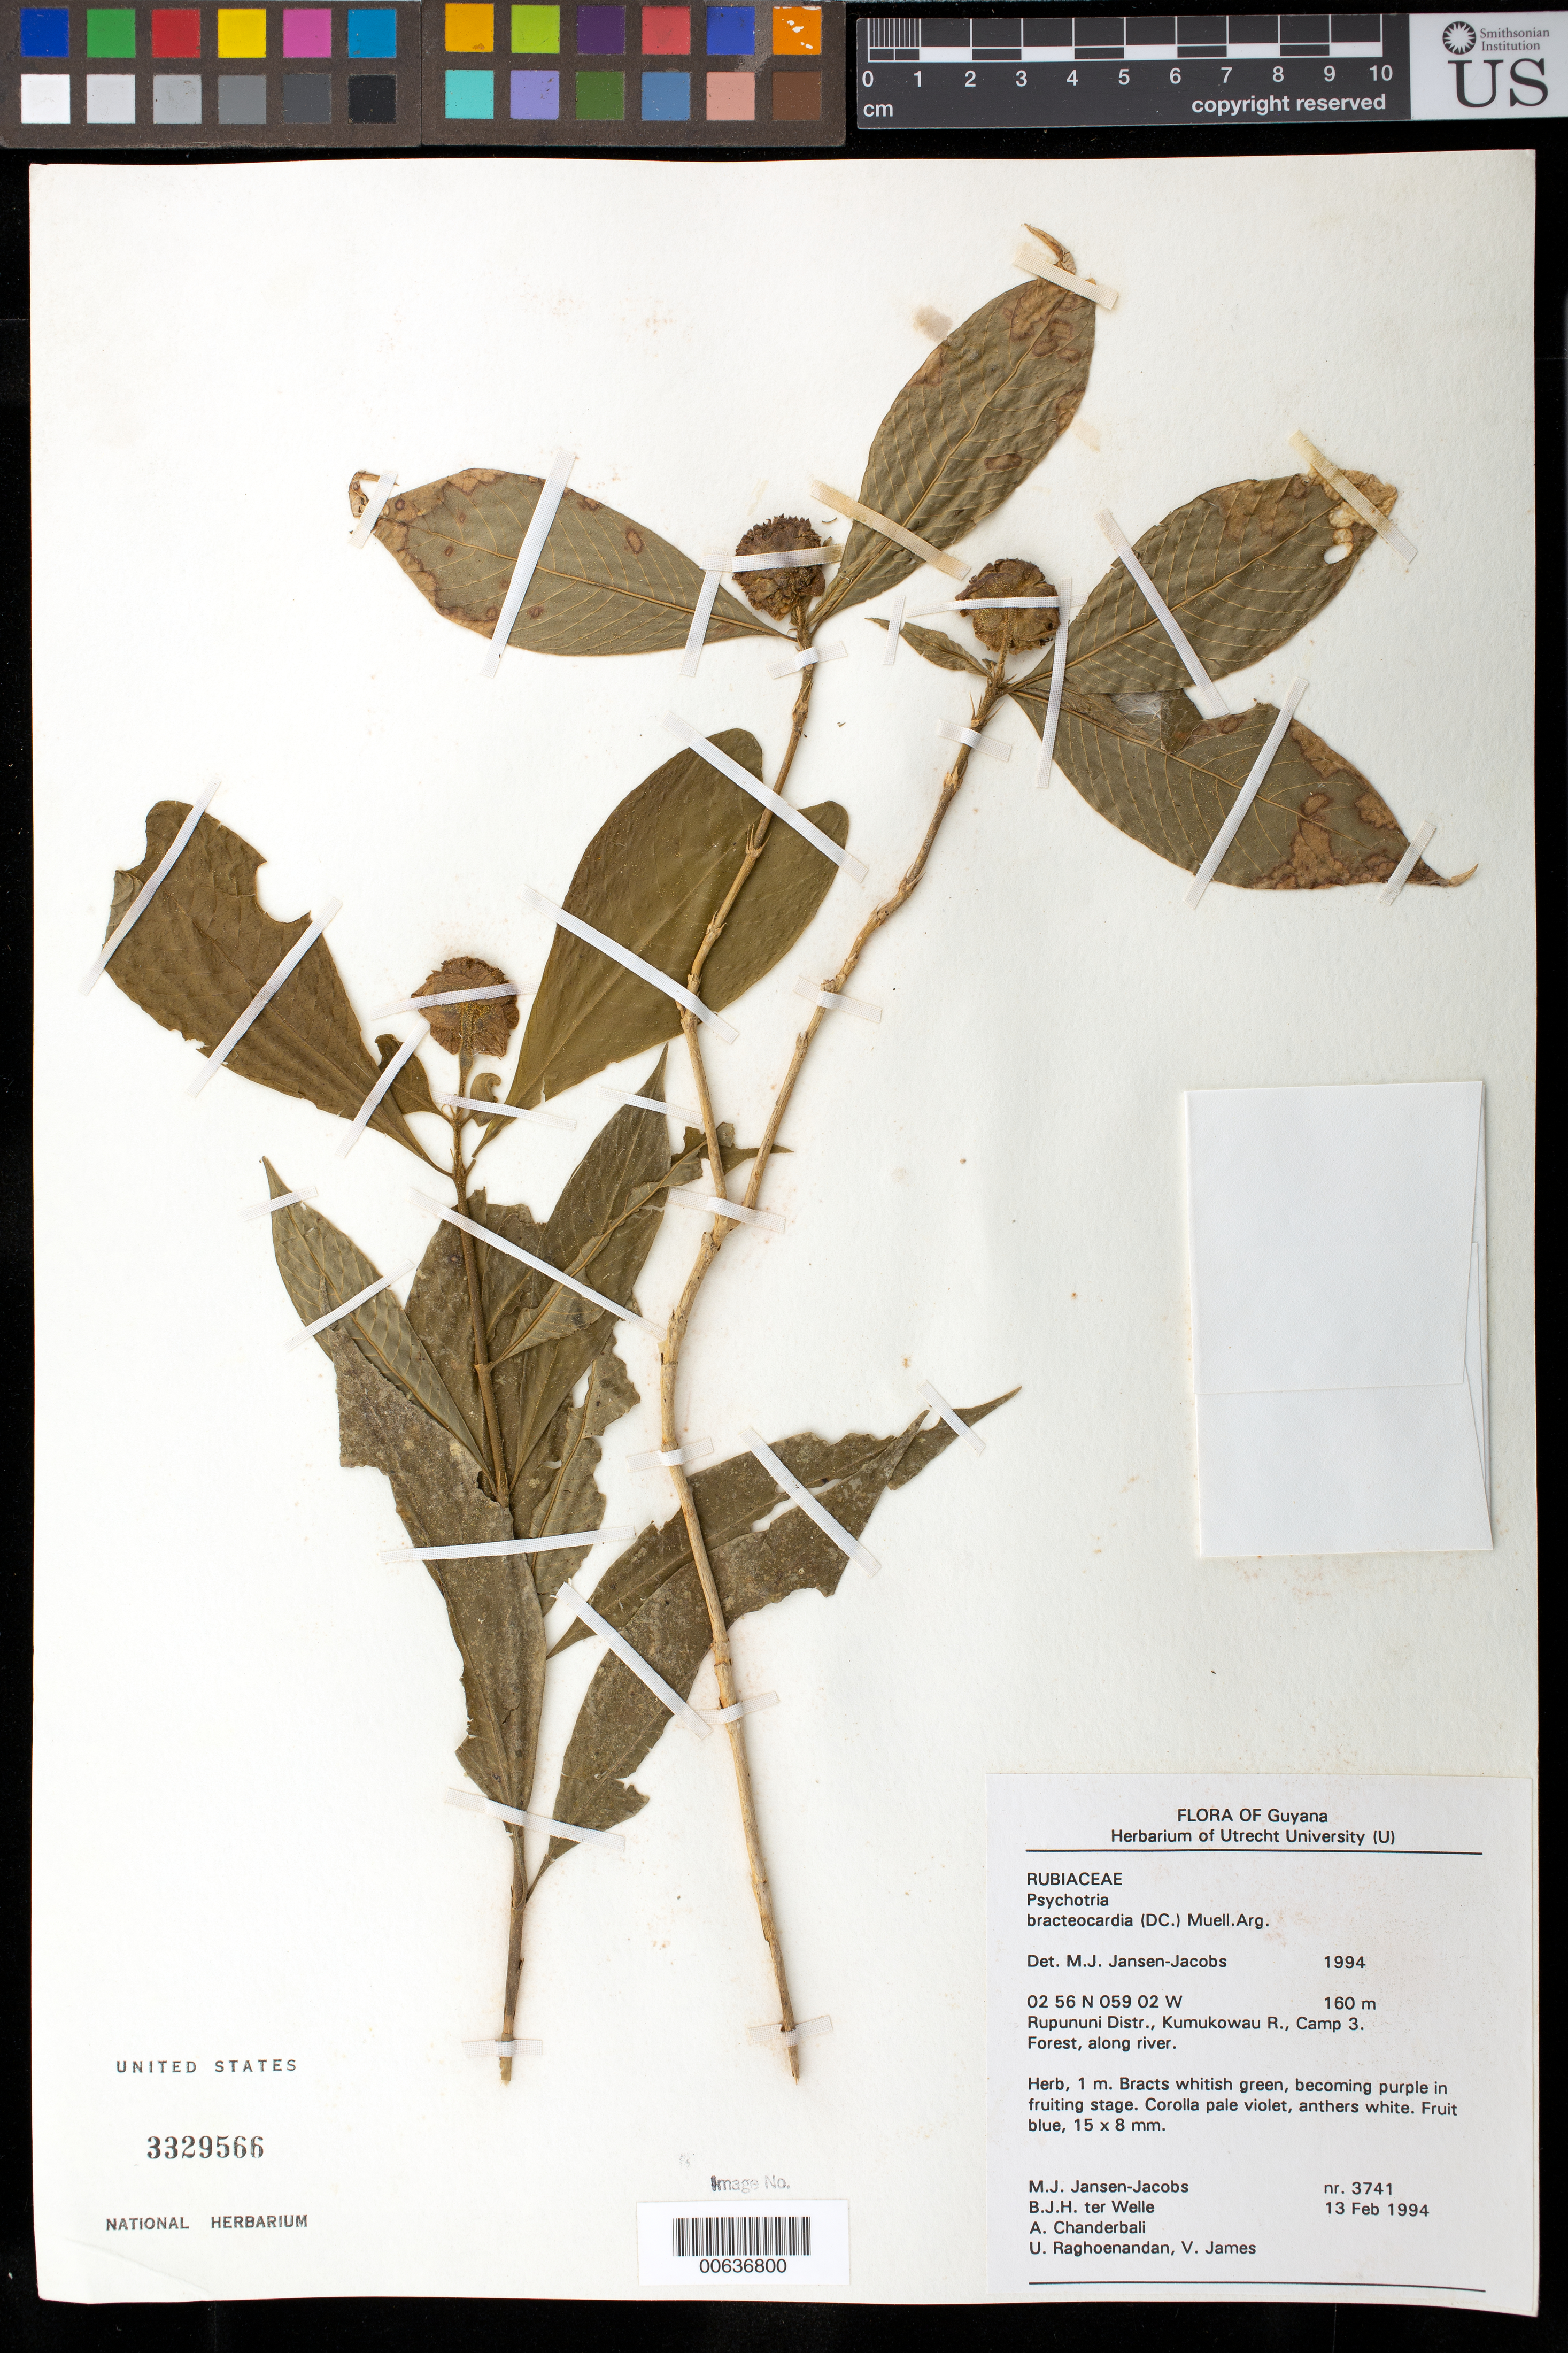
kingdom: Plantae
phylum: Tracheophyta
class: Magnoliopsida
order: Gentianales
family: Rubiaceae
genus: Palicourea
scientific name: Palicourea bracteocardia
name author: (DC.) Delprete & J.H. Kirkbr.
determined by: Kirkbride, J. H., Jr.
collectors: M. J. Jansen-Jacobs, B. Welle, A. S. Chanderbali, U. Raghoenandan & V. James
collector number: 3741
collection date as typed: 13-Feb-94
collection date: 1994-02-13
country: Guyana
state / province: U. Takutu-U. Essequibo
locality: Kumukowau R., Camp 3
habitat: Forest, along river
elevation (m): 160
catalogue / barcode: US 3329566